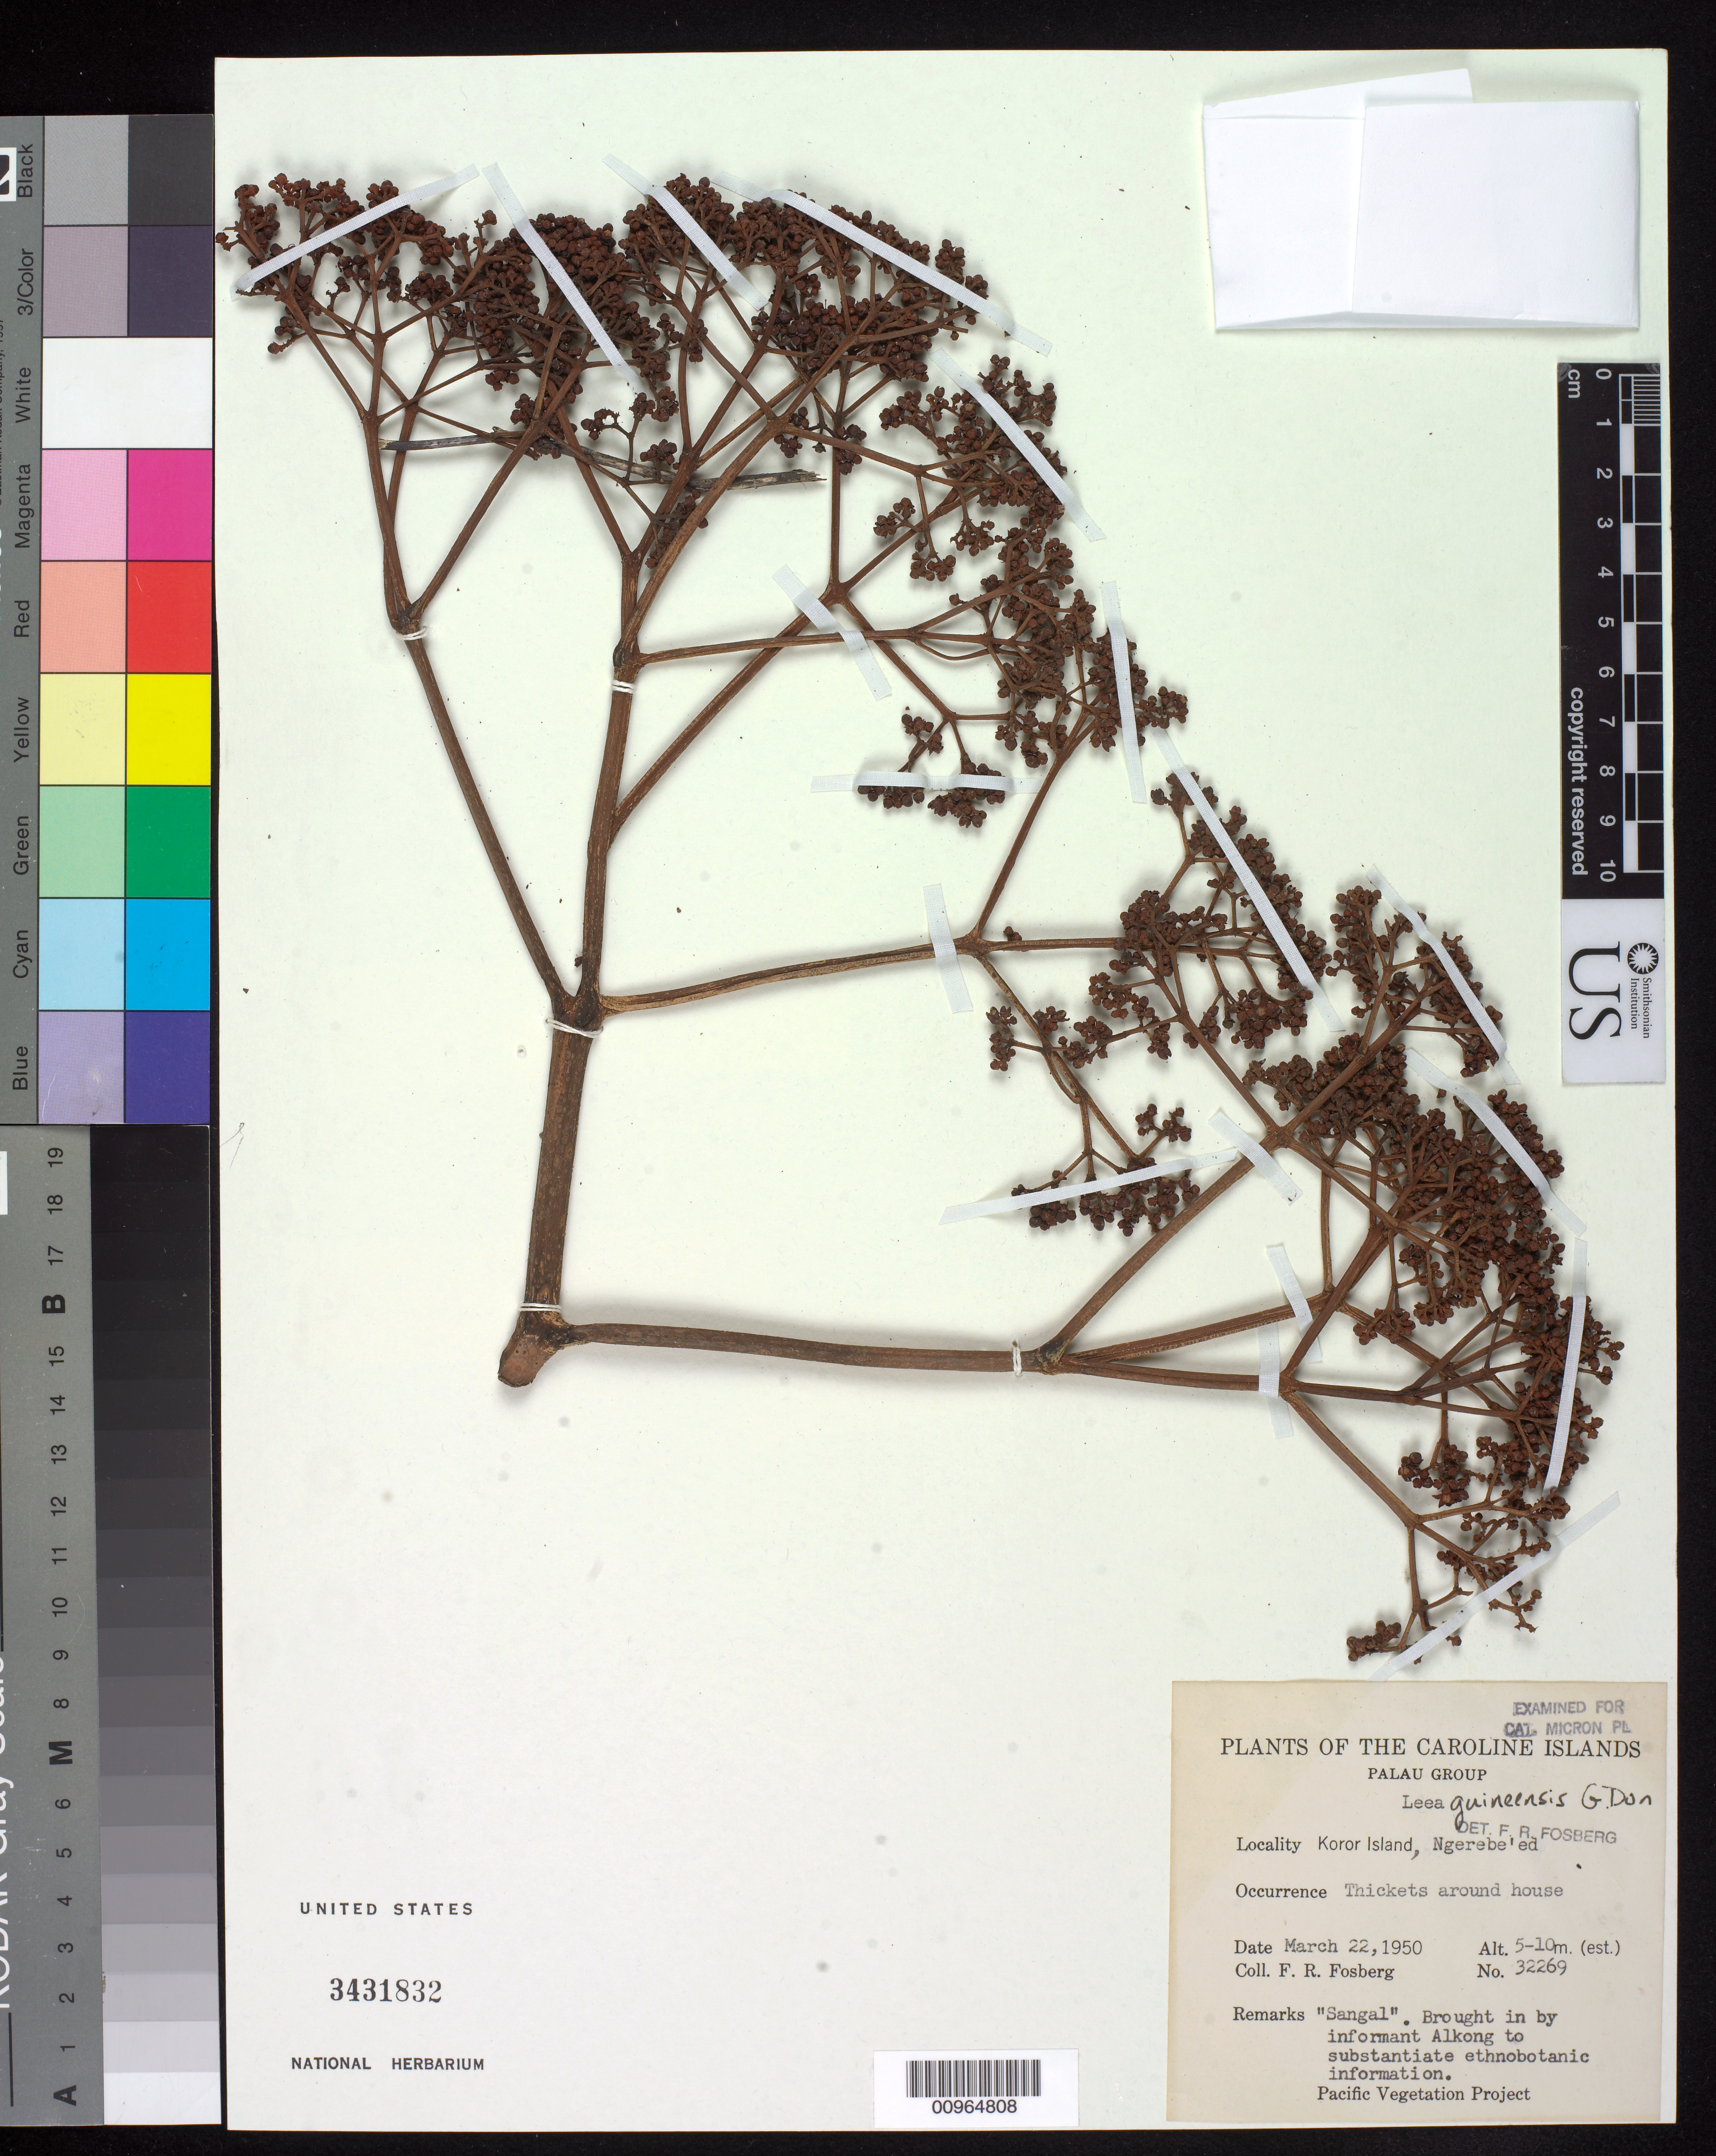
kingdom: Plantae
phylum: Tracheophyta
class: Magnoliopsida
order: Vitales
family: Vitaceae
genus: Leea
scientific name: Leea guineensis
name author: G. Don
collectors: F. R. Fosberg & Alkong, --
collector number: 32269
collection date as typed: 22 Mar 1950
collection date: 1950-03-22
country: Palau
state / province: Koror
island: Oreor (Koror)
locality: Ngerebe'ed. Thickets around house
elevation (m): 5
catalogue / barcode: US 3431832